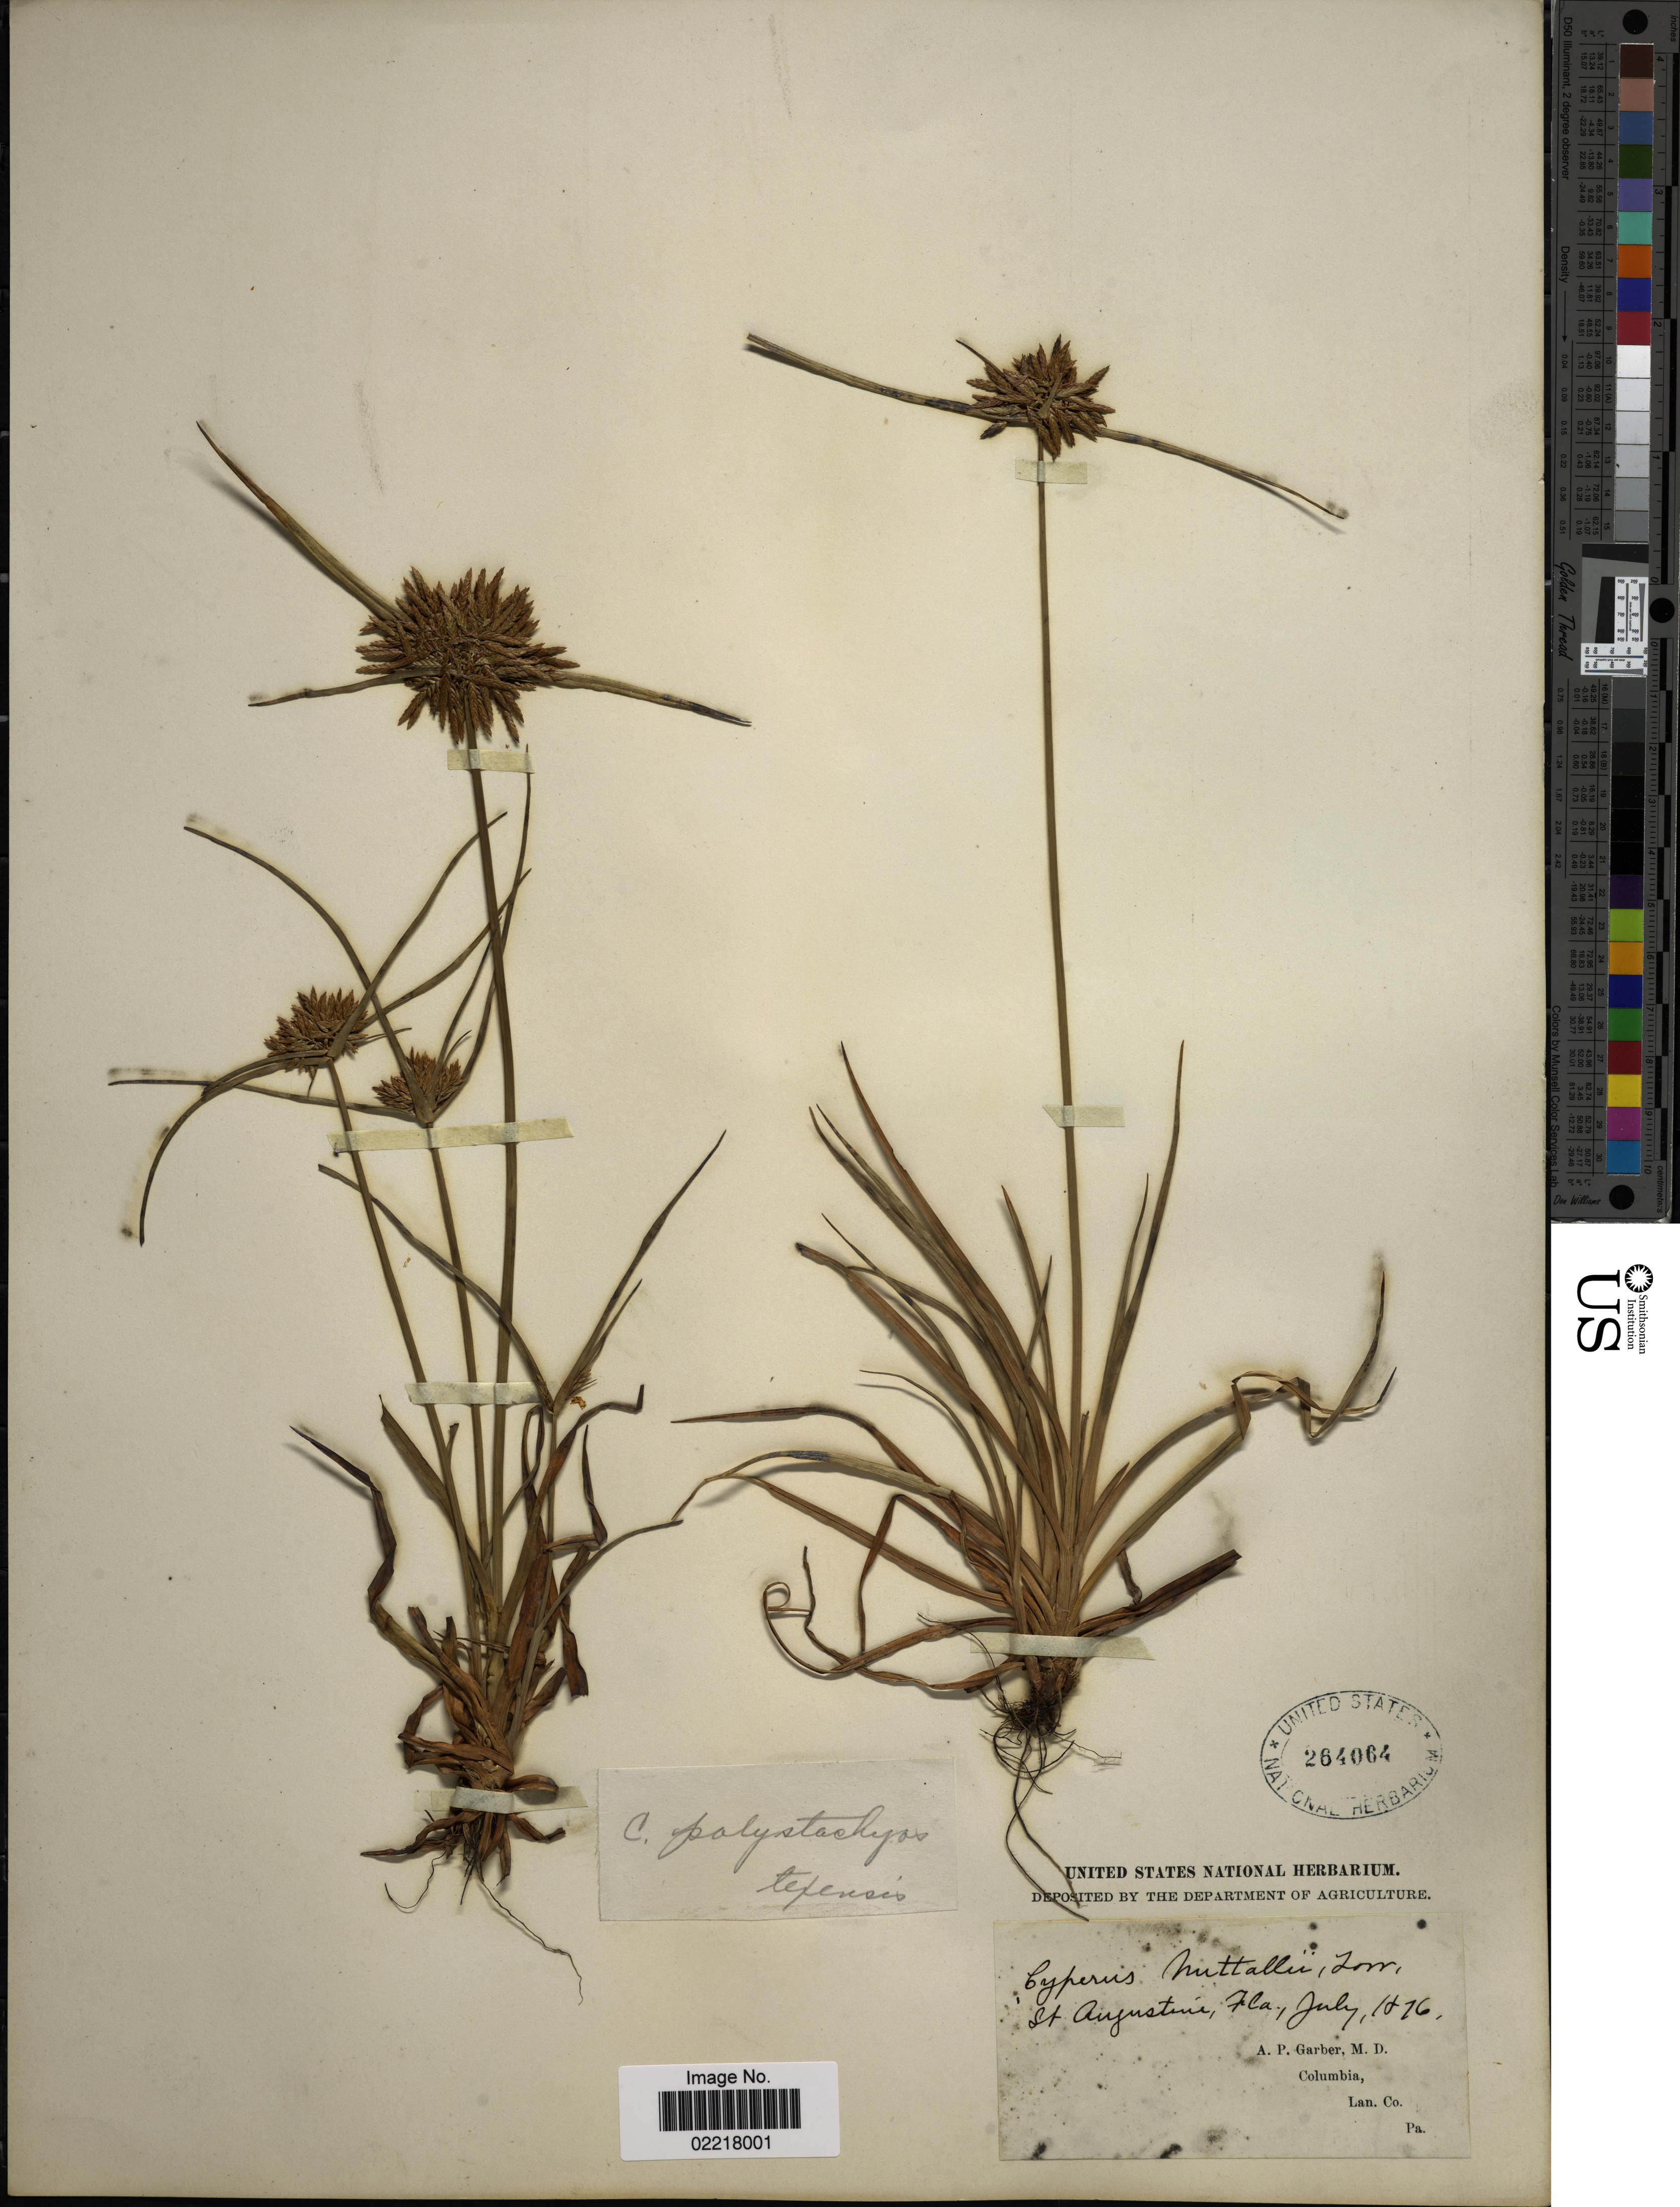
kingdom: Plantae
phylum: Tracheophyta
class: Liliopsida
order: Poales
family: Cyperaceae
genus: Cyperus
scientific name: Cyperus polystachyos var. texensis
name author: (Torr.) Fernald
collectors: A. P. Garber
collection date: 1876-07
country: United States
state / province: Florida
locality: St Augustine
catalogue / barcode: US 264064